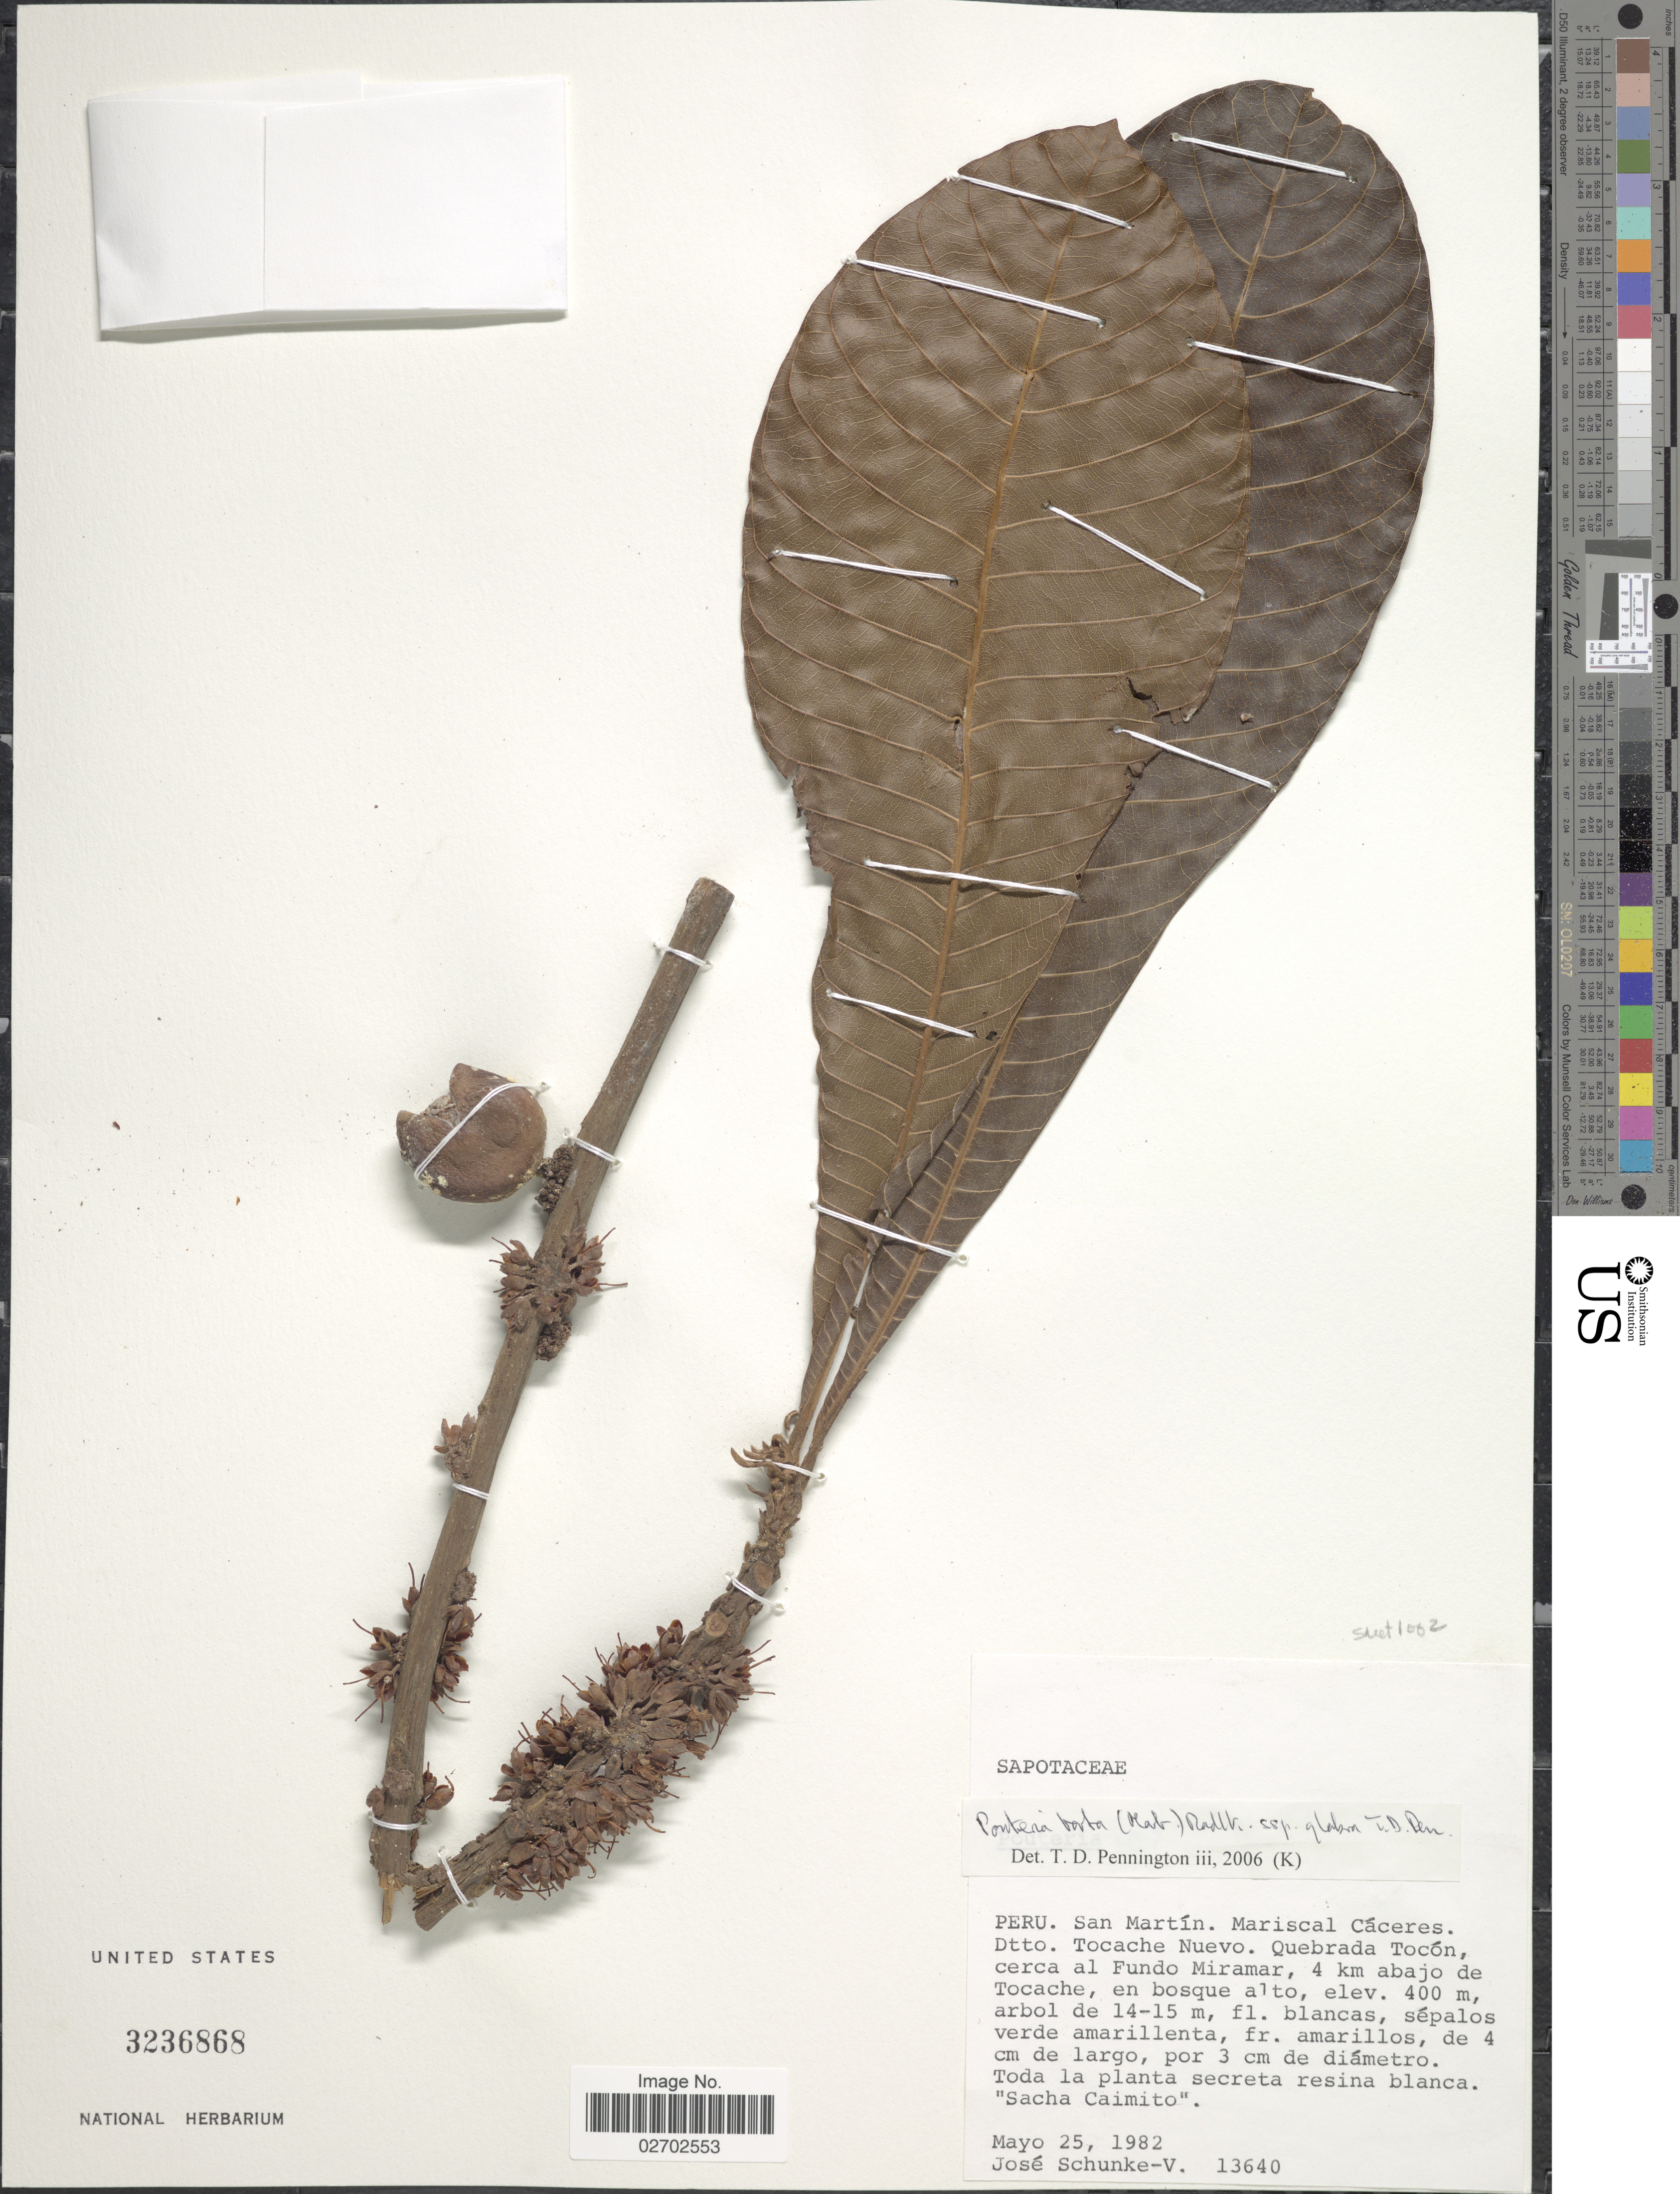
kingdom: Plantae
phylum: Tracheophyta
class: Magnoliopsida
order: Ericales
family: Sapotaceae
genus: Pouteria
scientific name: Pouteria torta subsp. glabra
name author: T.D. Penn.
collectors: J. Schunke Vigo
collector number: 13640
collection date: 1982-05-25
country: Peru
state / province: San Martín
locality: Mariscal Cáceres. Dtto. Tocache Nuevo. Quebrada Tocón, cerca al Fundo Miramar, 4 km abajo de Tocache, en bosque alto.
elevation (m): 400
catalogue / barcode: US 3236868